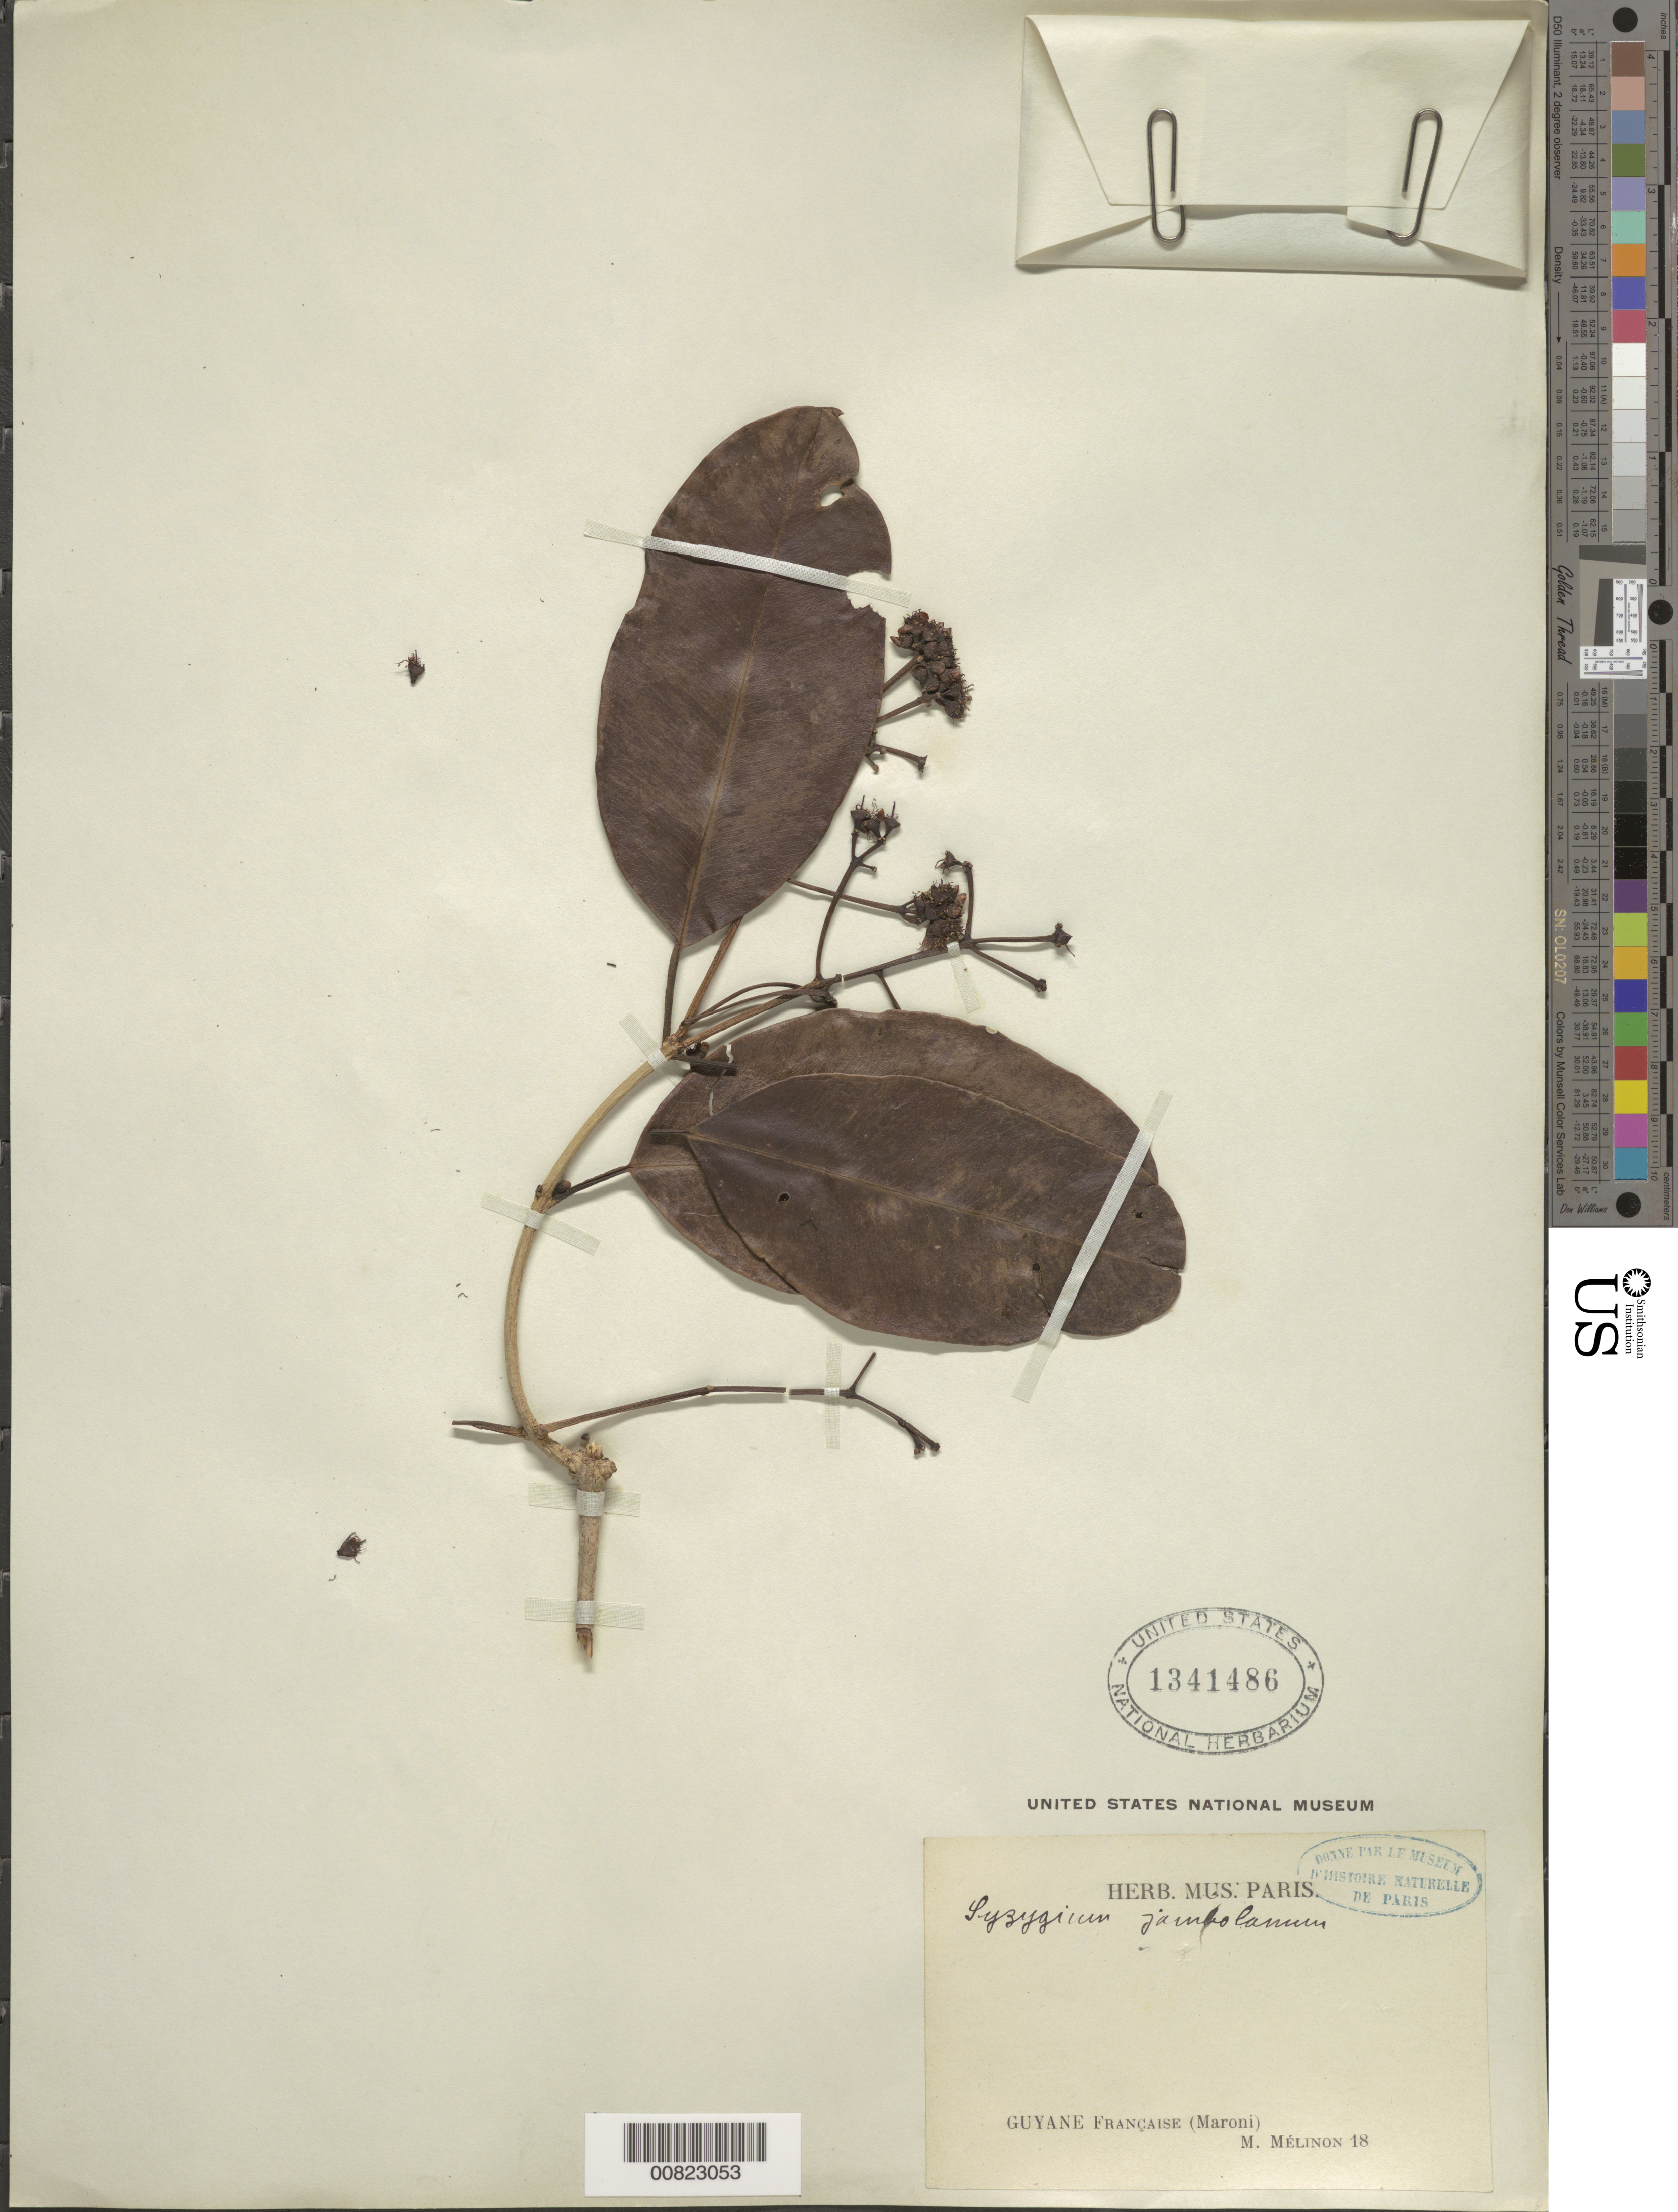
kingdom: Plantae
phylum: Tracheophyta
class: Magnoliopsida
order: Myrtales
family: Myrtaceae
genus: Syzygium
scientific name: Syzygium cumini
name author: (L.) Skeels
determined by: Strong, Mark T., (BOT), Smithsonian Institution - National Museum of Natural History (UNITED STATES)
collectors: E. Mélinon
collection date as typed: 18--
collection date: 1800/1899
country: French Guiana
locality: Maroni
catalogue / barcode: US 1341486